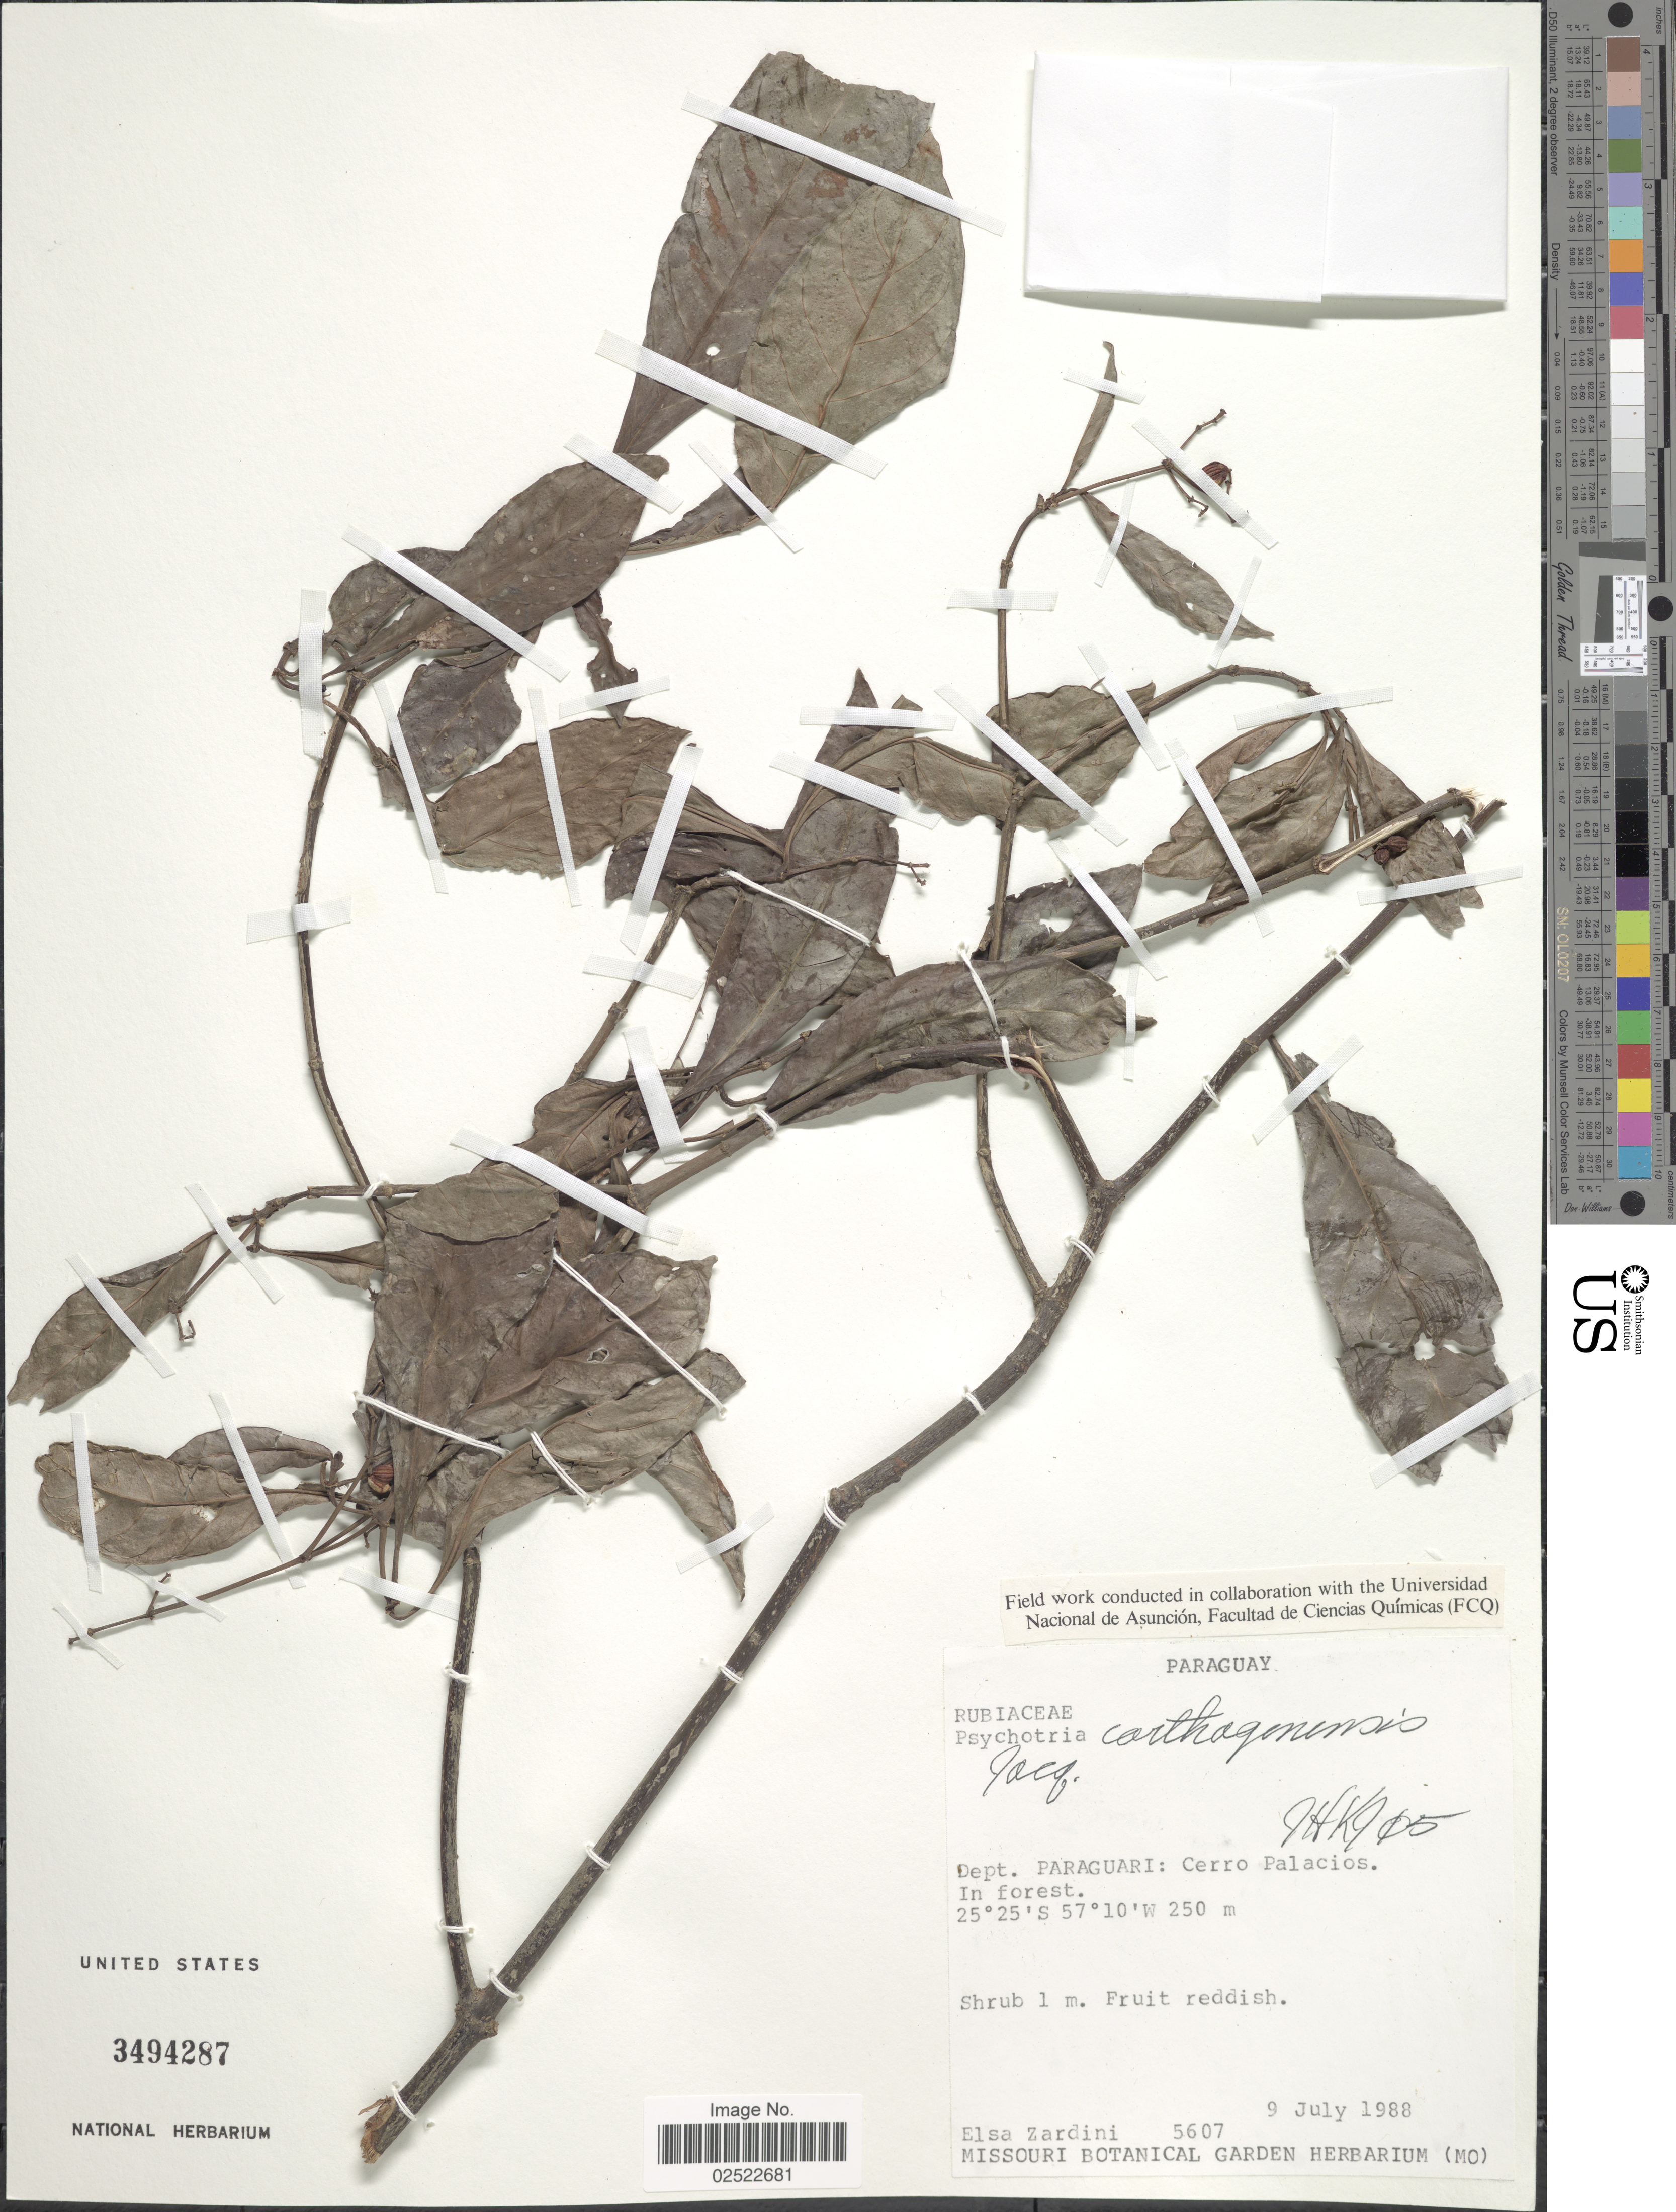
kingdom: Plantae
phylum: Tracheophyta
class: Magnoliopsida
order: Gentianales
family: Rubiaceae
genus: Psychotria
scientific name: Psychotria carthagenensis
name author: Jacq.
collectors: E. M. Zardini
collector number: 5607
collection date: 1988-07-09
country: Paraguay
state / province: Paraguari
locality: Cerro Palacios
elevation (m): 250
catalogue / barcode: US 3494287